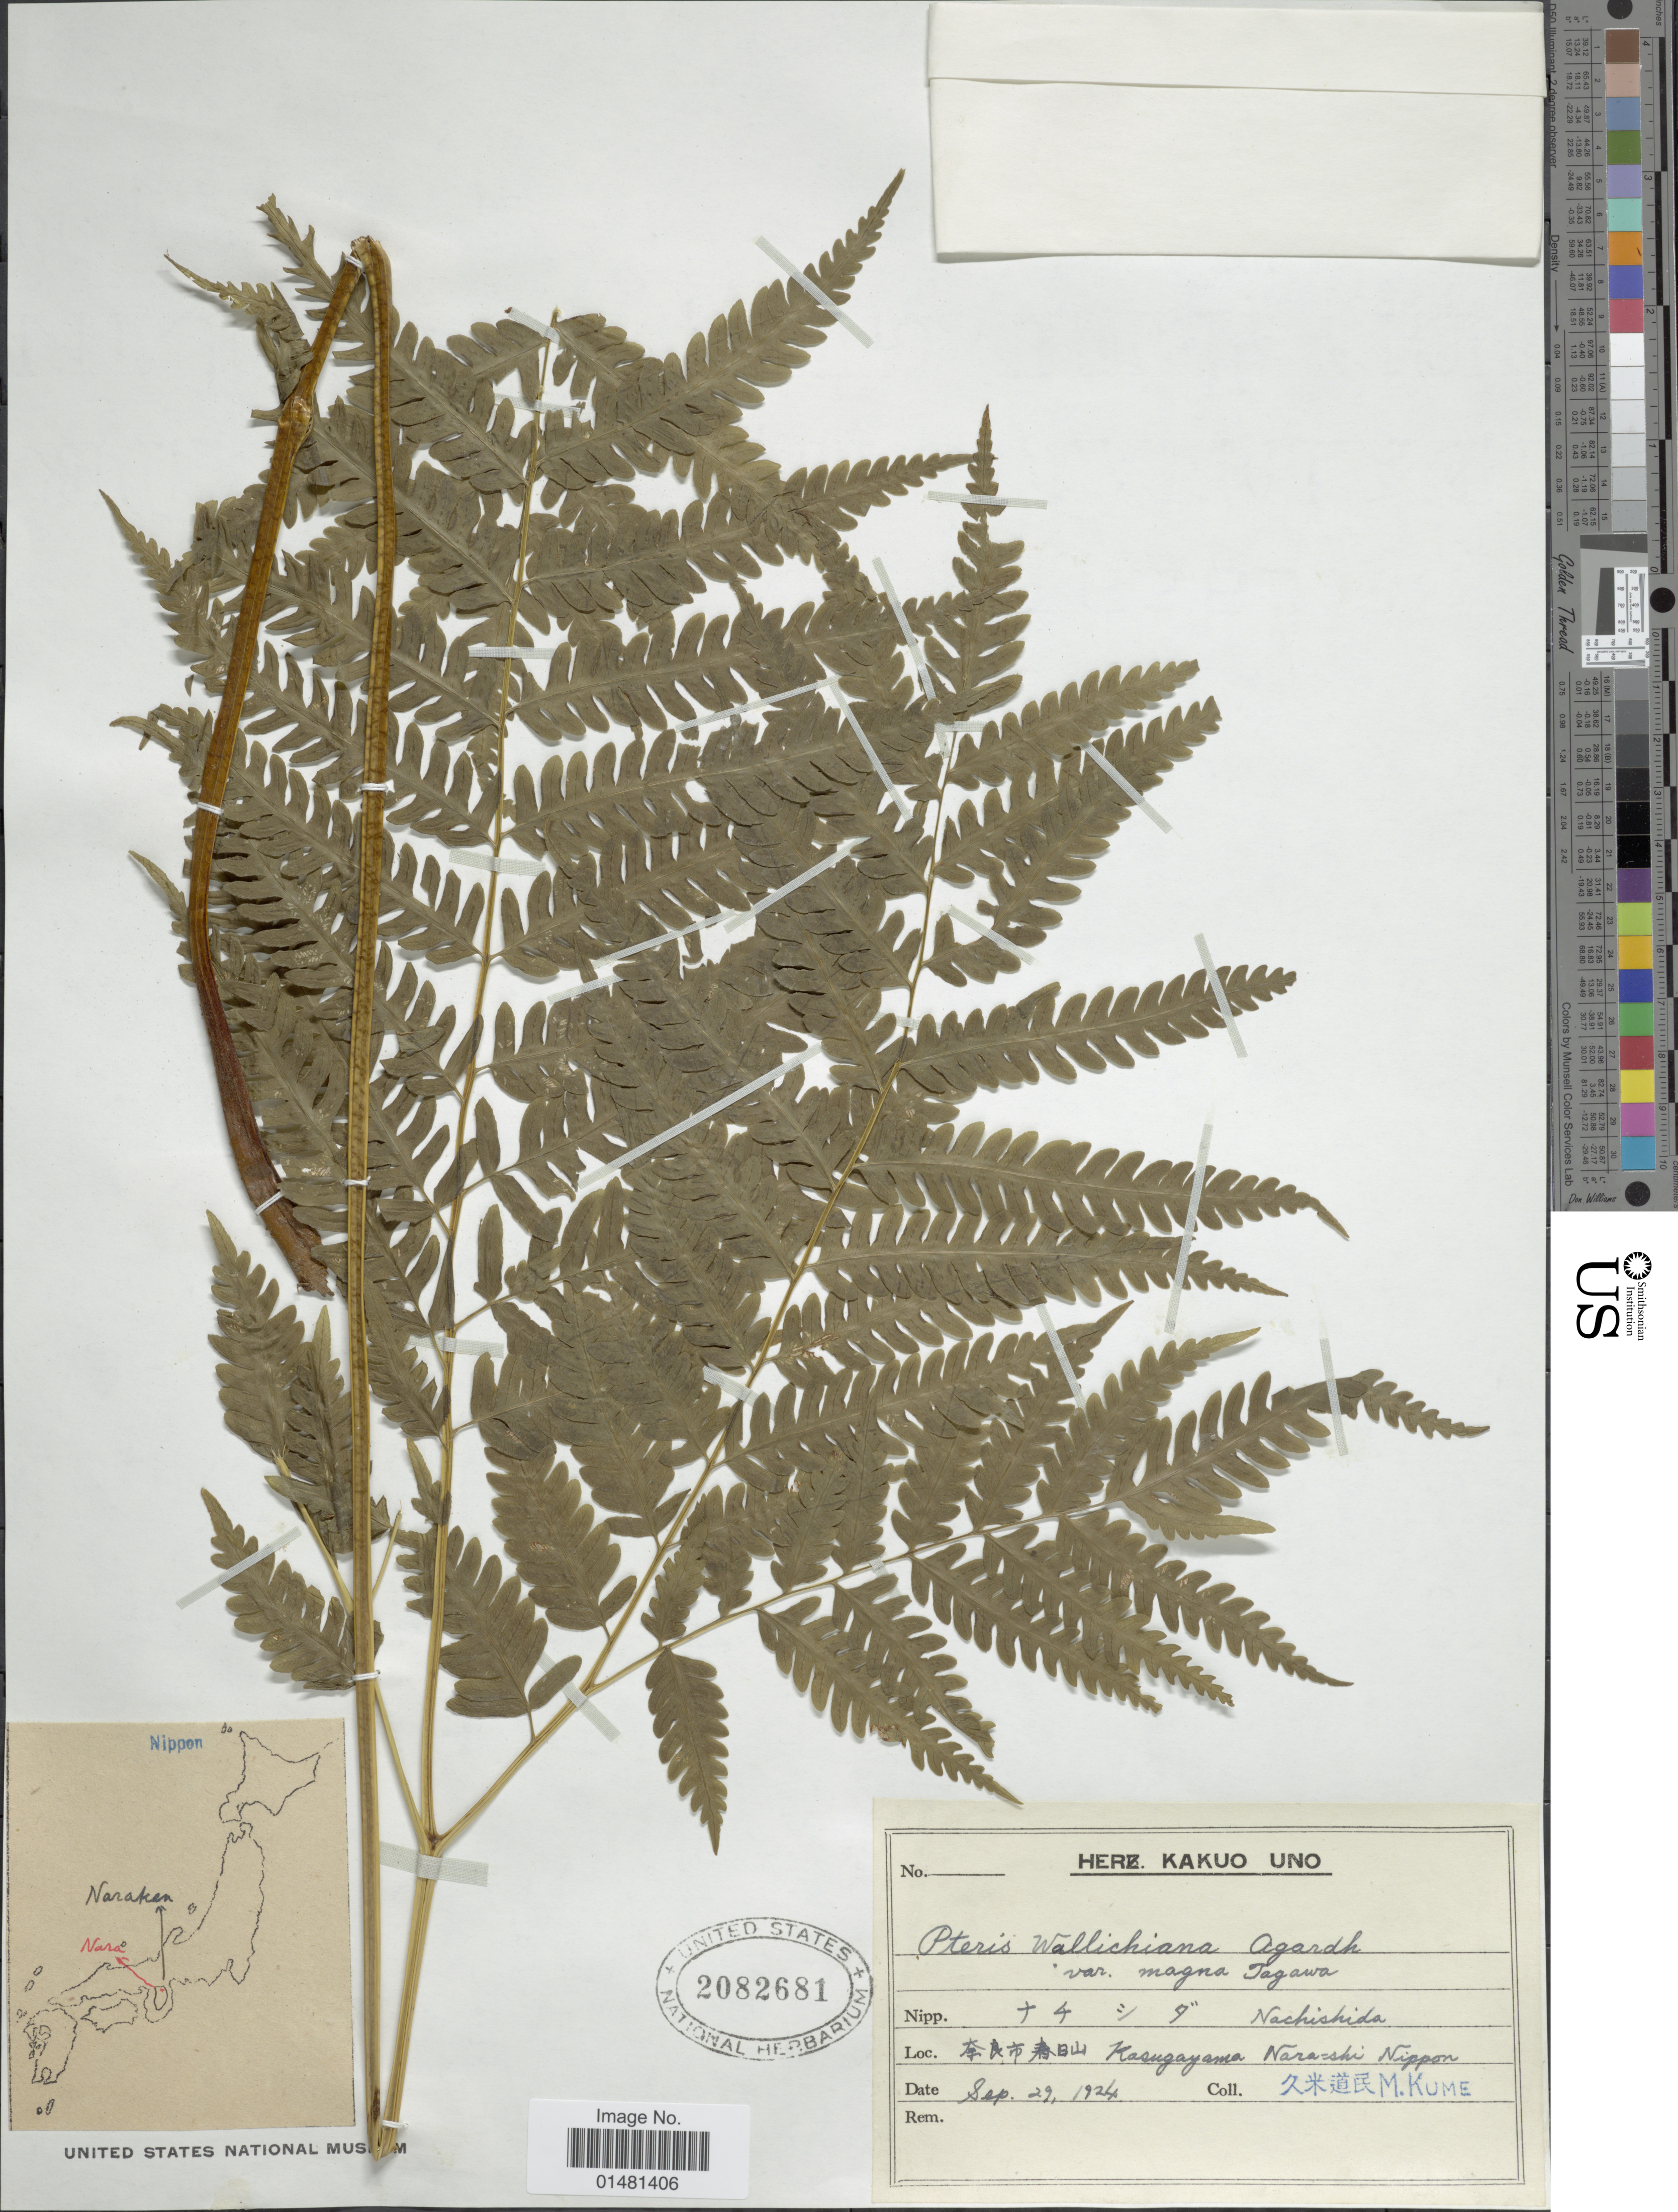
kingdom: Plantae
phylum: Tracheophyta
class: Polypodiopsida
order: Polypodiales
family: Pteridaceae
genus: Pteris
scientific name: Pteris wallichiana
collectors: M. Kume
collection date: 1924-09-29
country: Japan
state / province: Nara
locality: Kasugayama, Nara-shi Nippon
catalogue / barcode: US 2082681